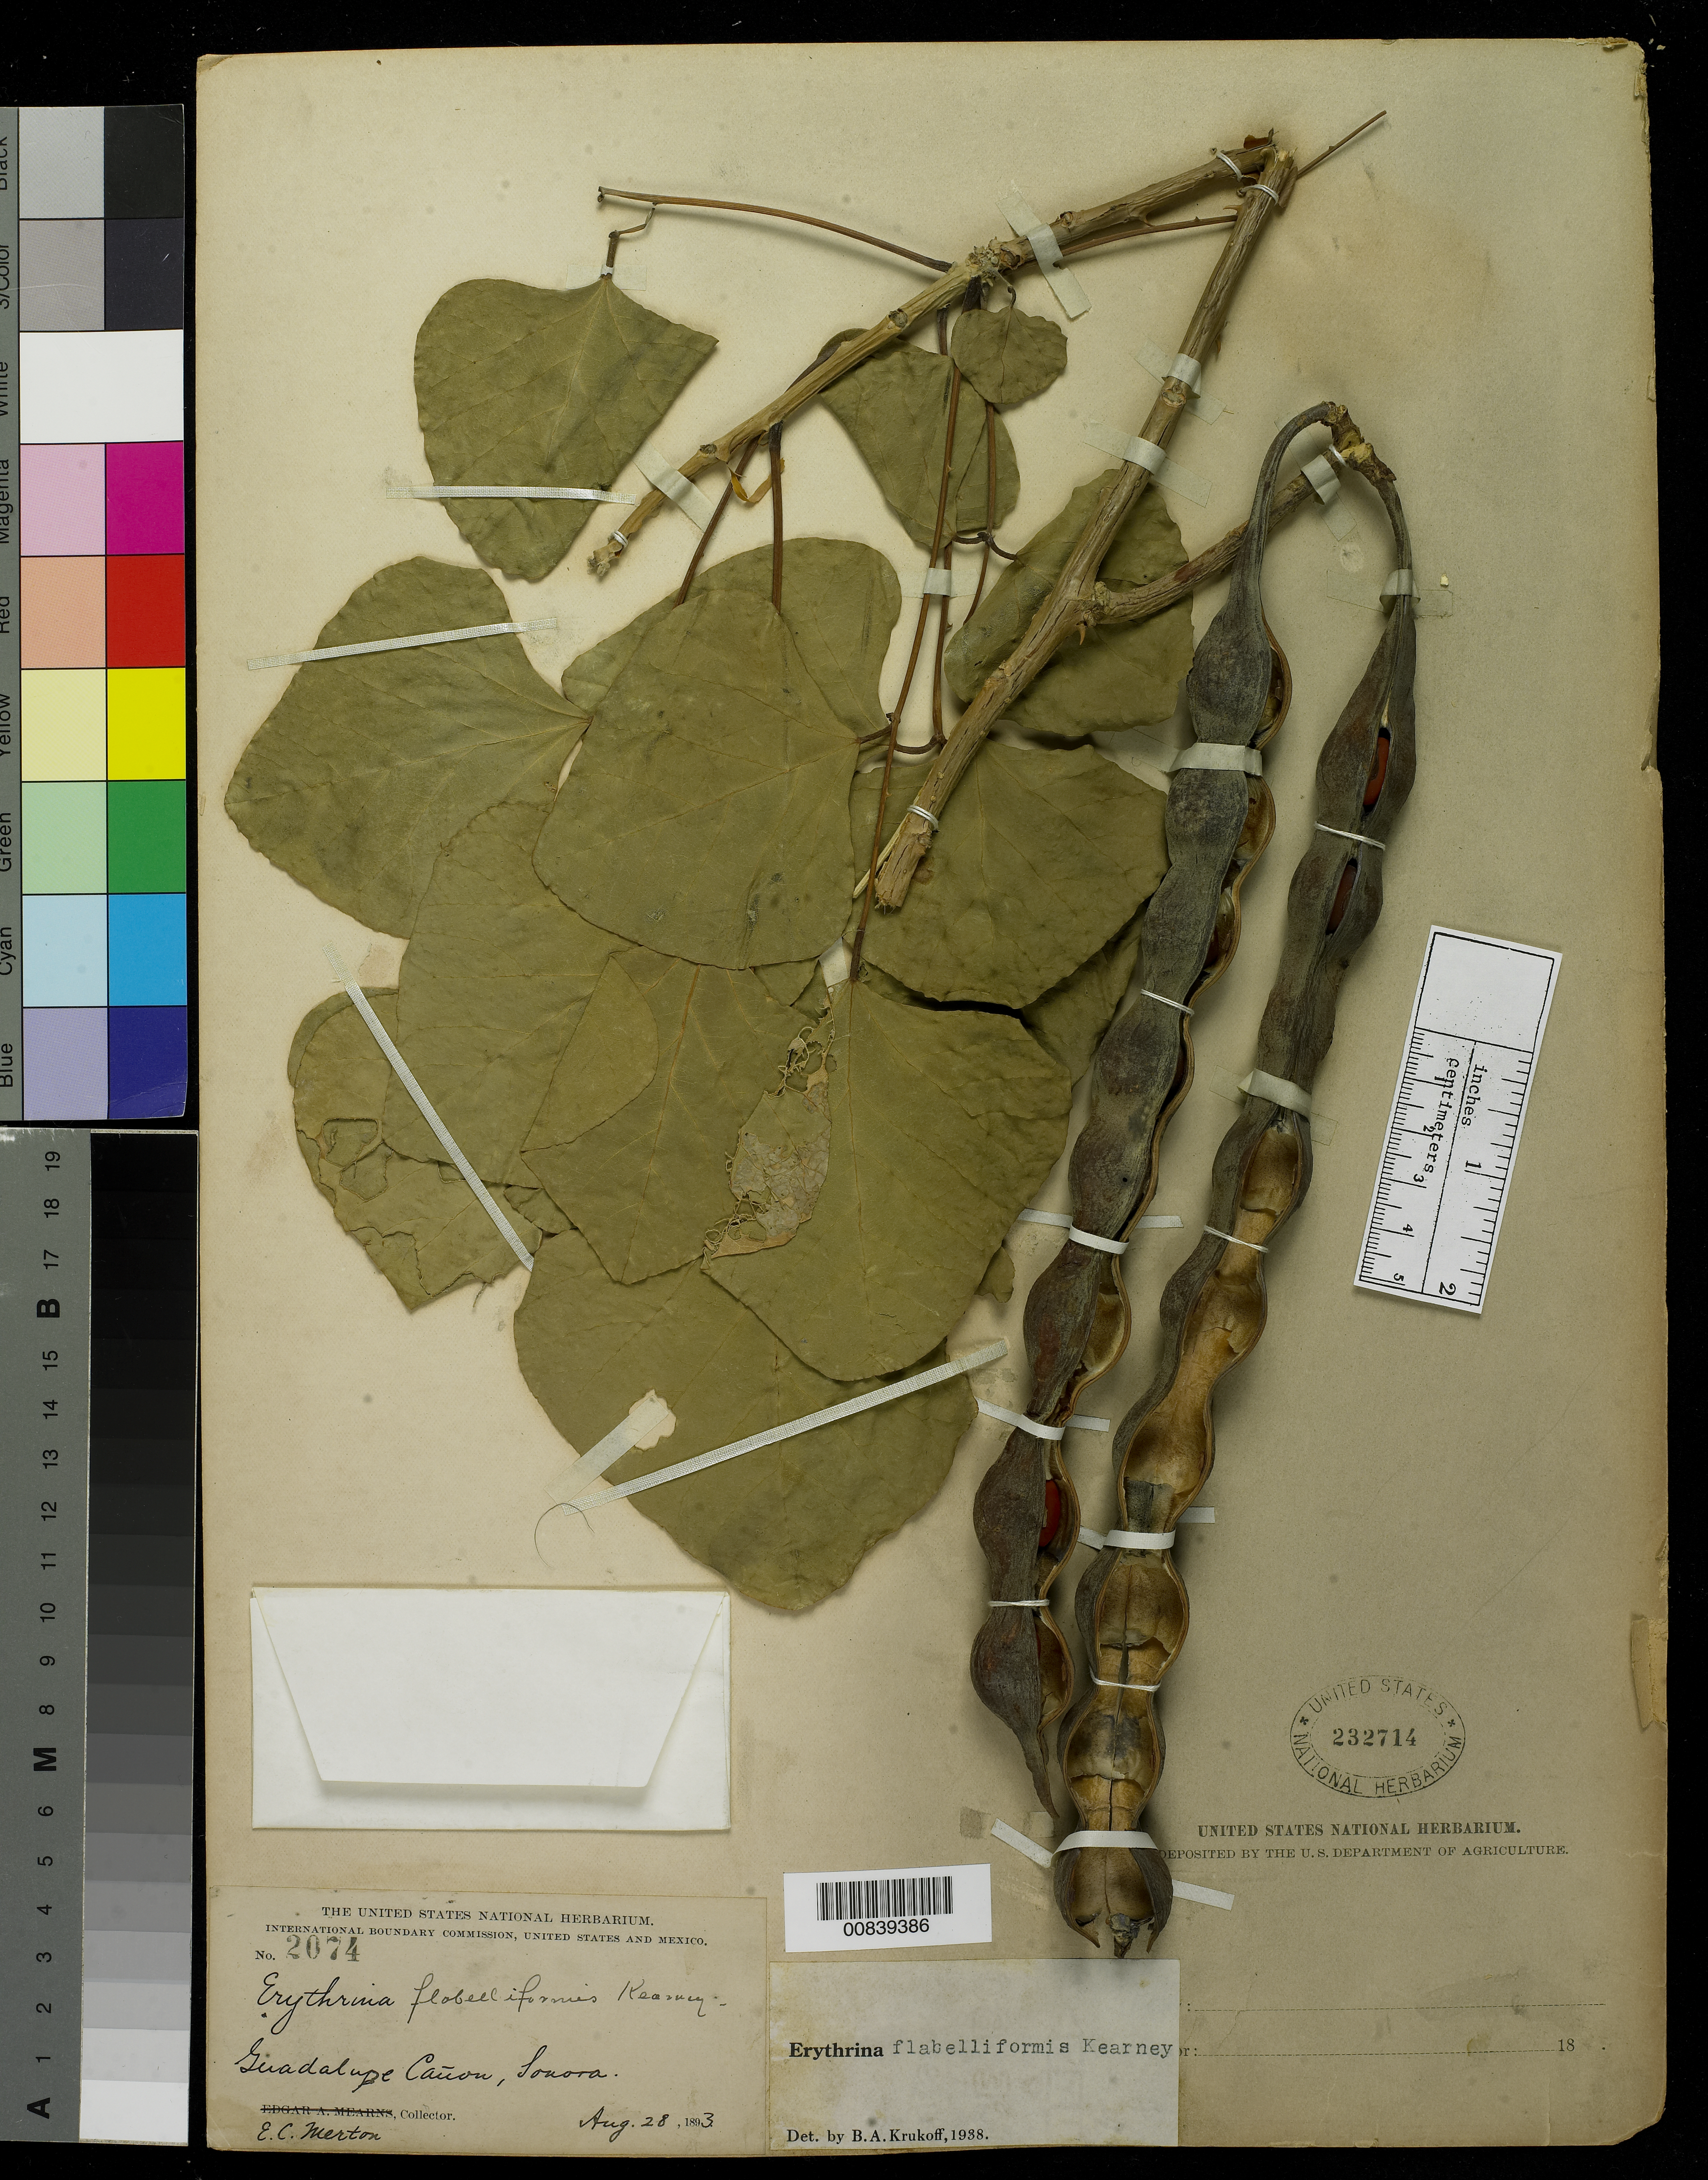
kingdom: Plantae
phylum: Tracheophyta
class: Magnoliopsida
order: Fabales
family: Fabaceae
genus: Erythrina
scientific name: Erythrina flabelliformis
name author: Kearney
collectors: E. Merton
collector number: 2074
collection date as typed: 28 Aug 1893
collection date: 1893-08-28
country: Mexico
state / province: Sonora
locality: Guadalupe Cañon, Sonora.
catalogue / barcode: US 232714